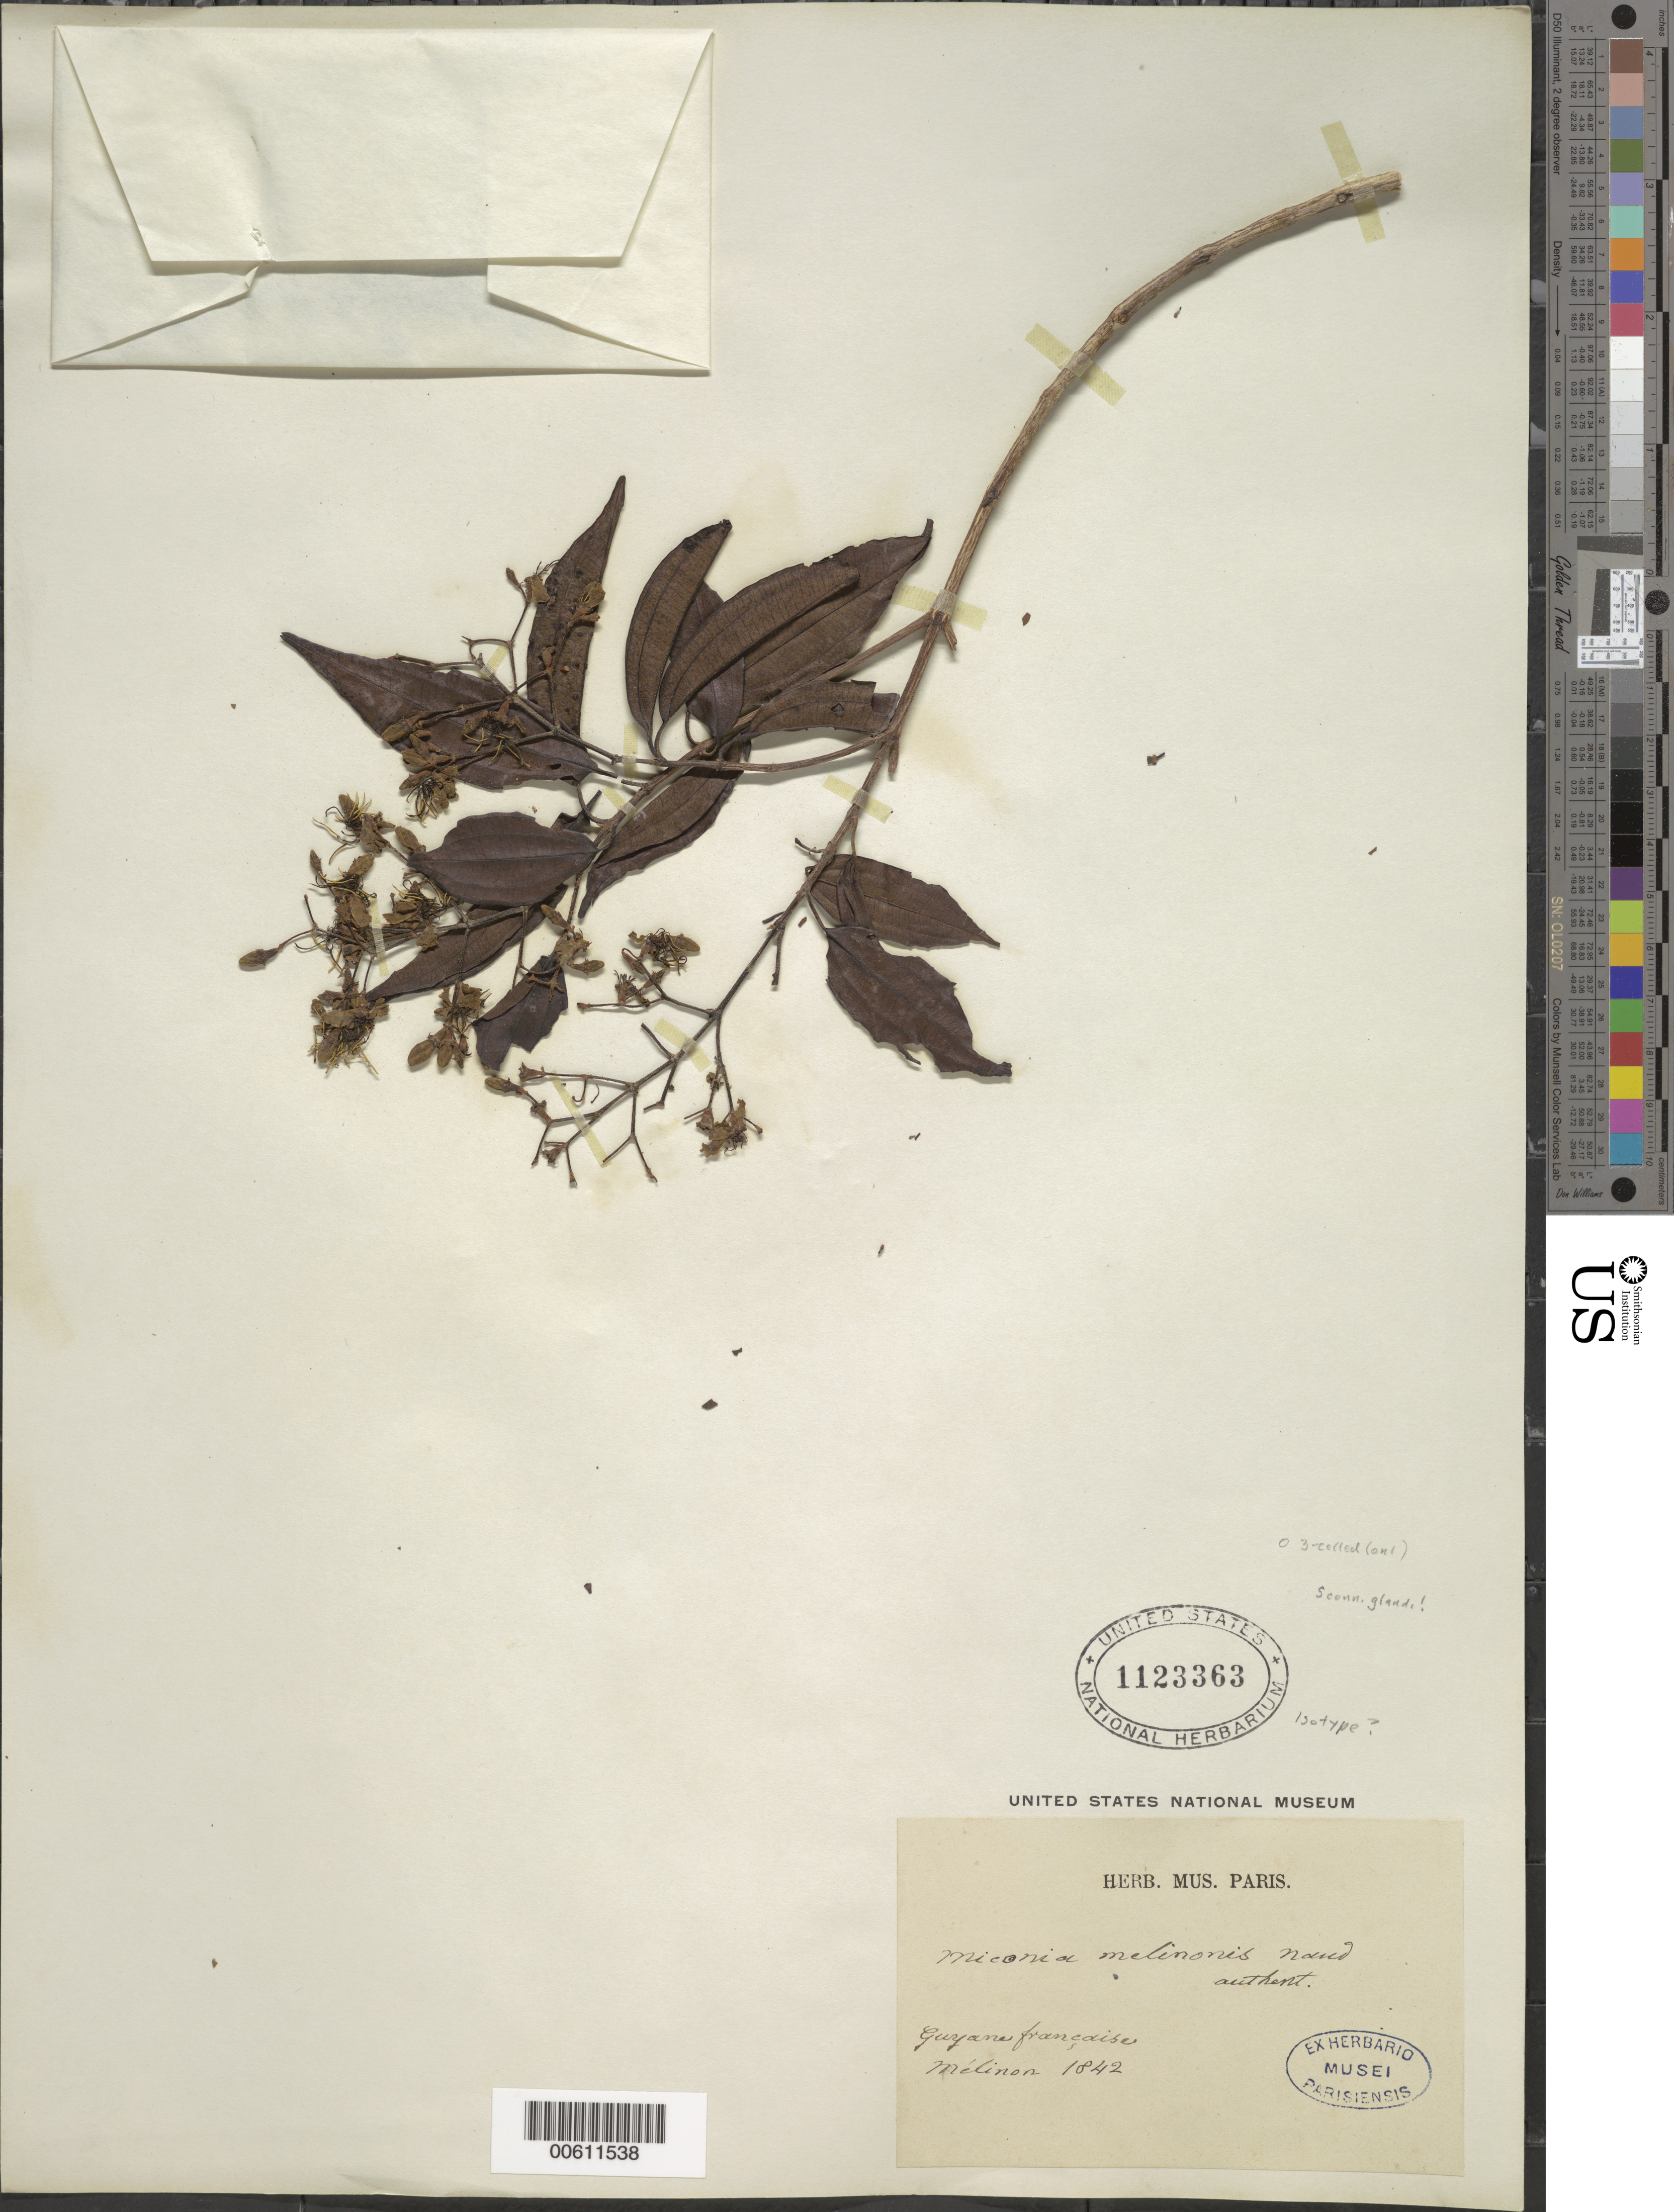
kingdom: Plantae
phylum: Tracheophyta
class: Magnoliopsida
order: Myrtales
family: Melastomataceae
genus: Miconia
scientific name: Miconia melinonis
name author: Naudin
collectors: E. Mélinon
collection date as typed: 1842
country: French Guiana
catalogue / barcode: US 1123363